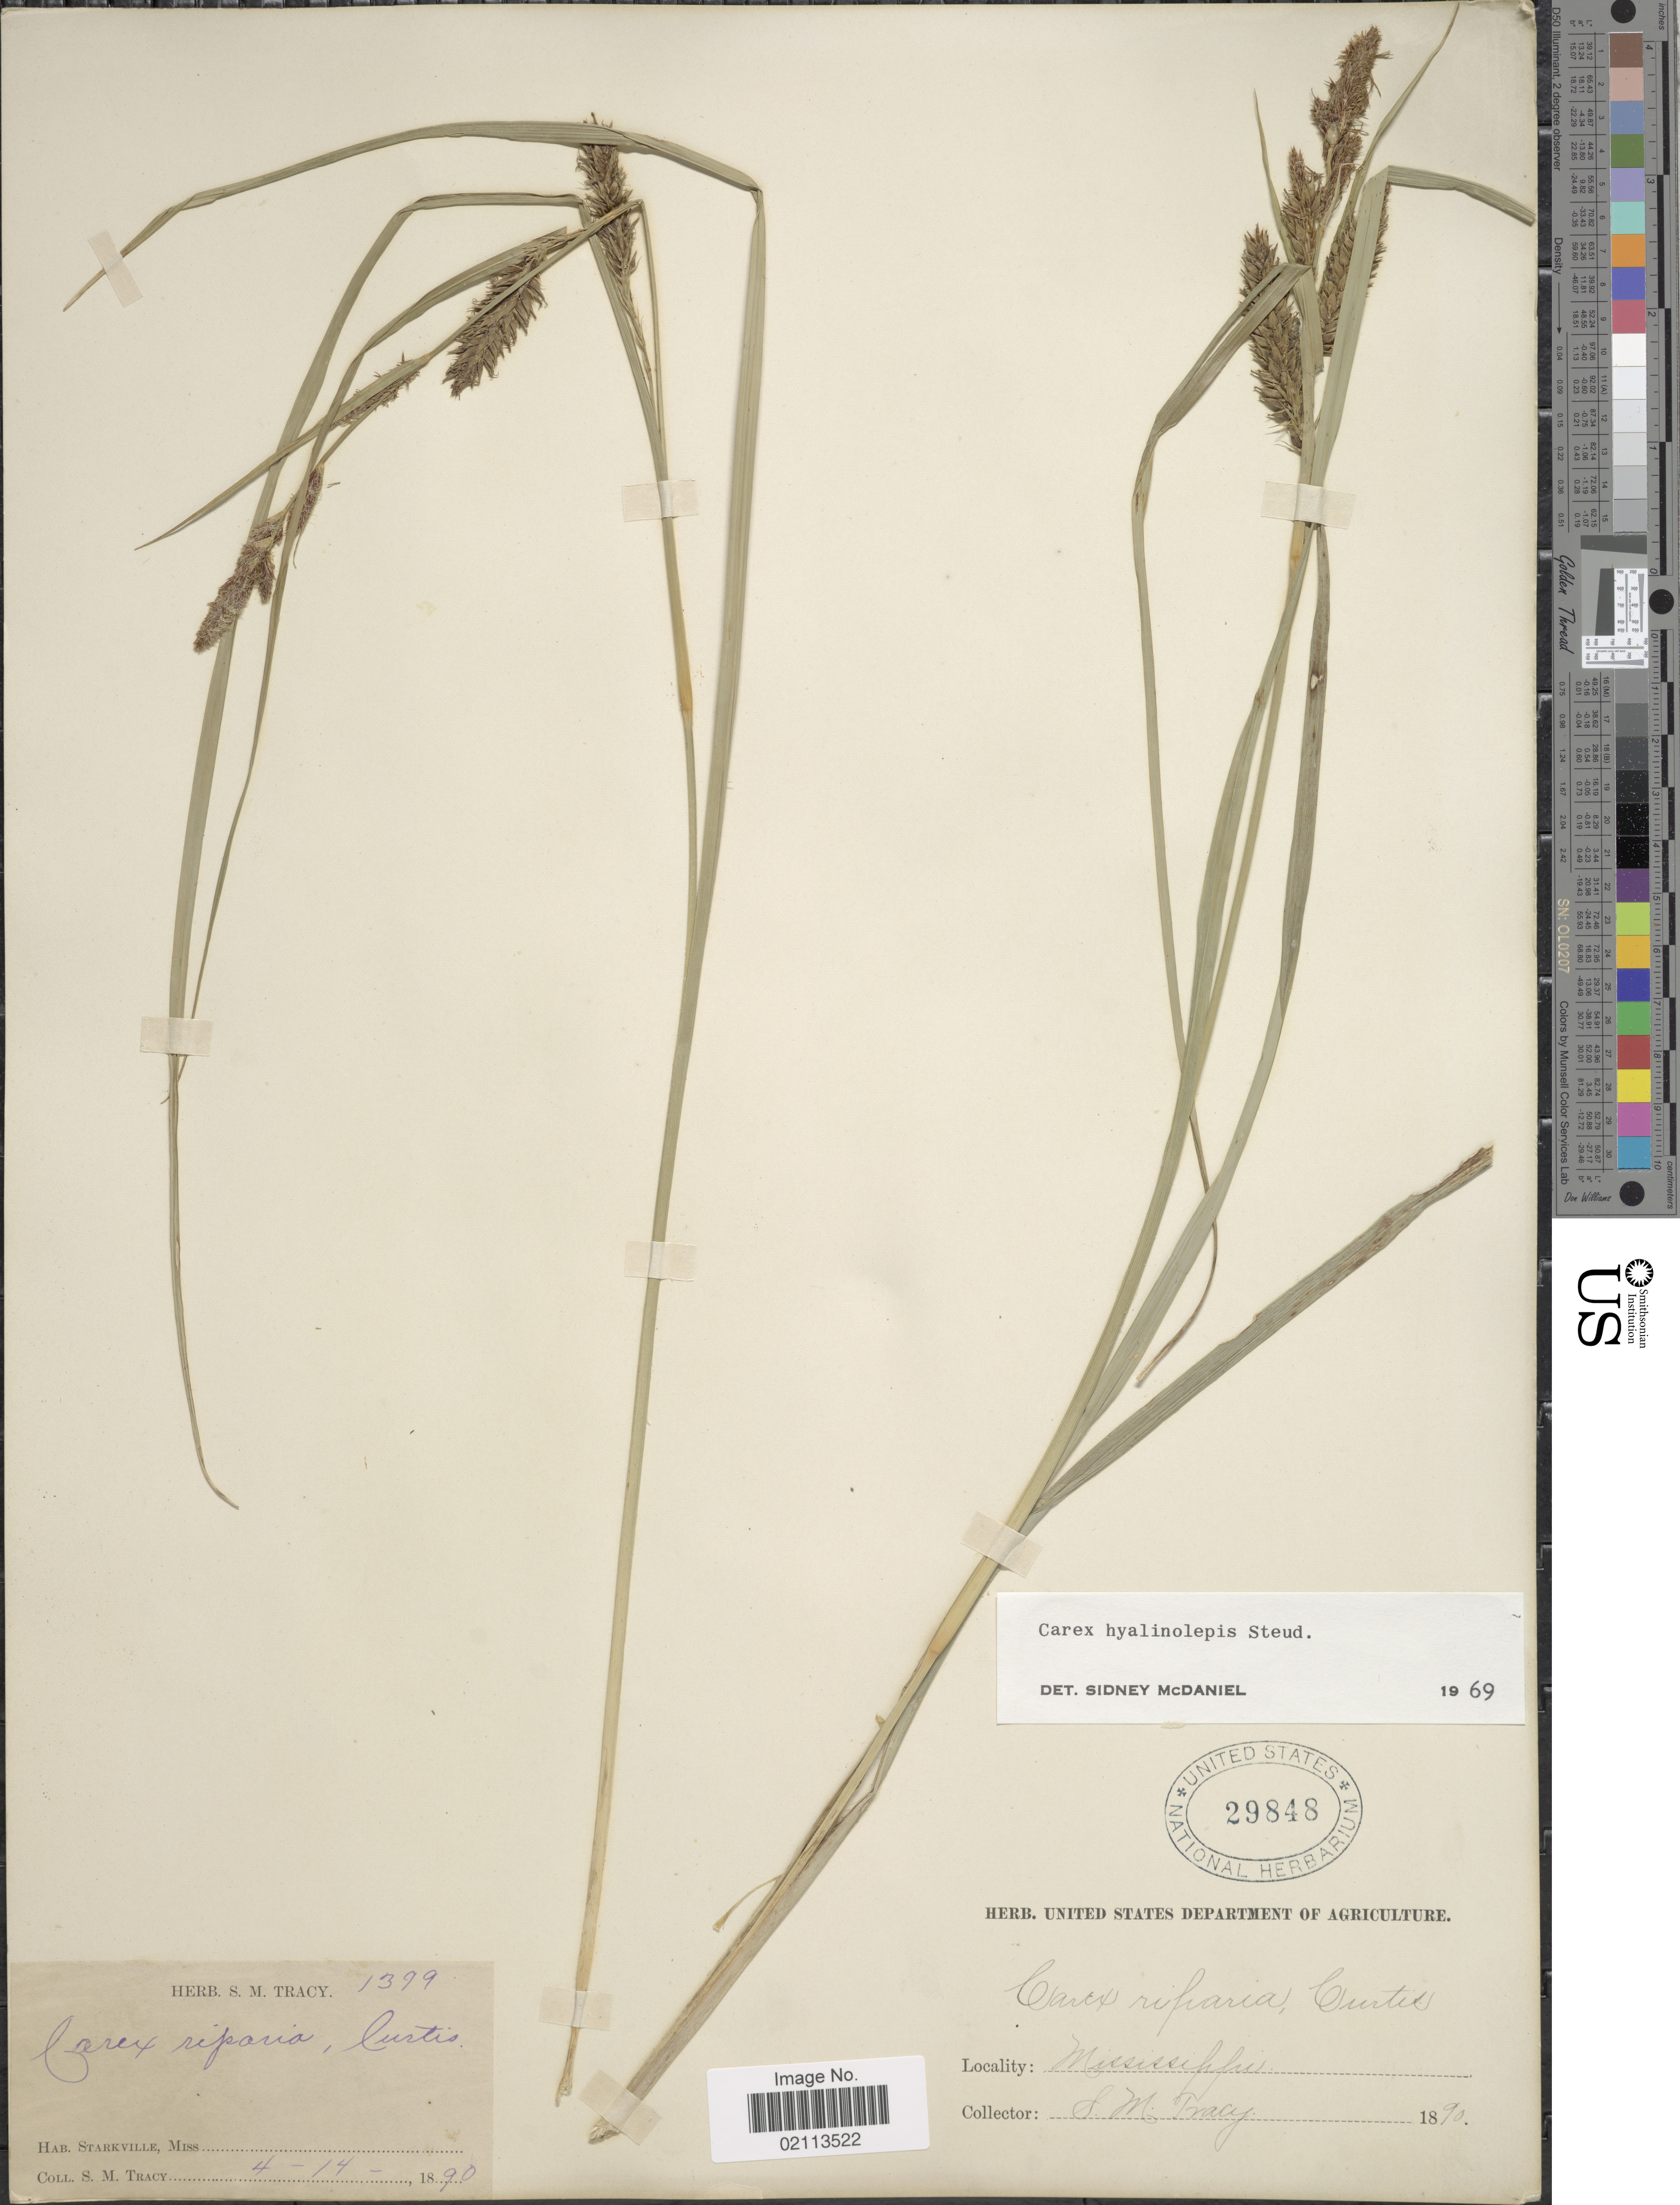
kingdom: Plantae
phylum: Tracheophyta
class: Liliopsida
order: Poales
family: Cyperaceae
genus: Carex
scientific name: Carex hyalinolepis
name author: Steud.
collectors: S. M. Tracy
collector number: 399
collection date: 1890-04-14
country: United States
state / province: Mississippi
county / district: Oktibbeha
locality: Starkville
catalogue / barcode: US 29848